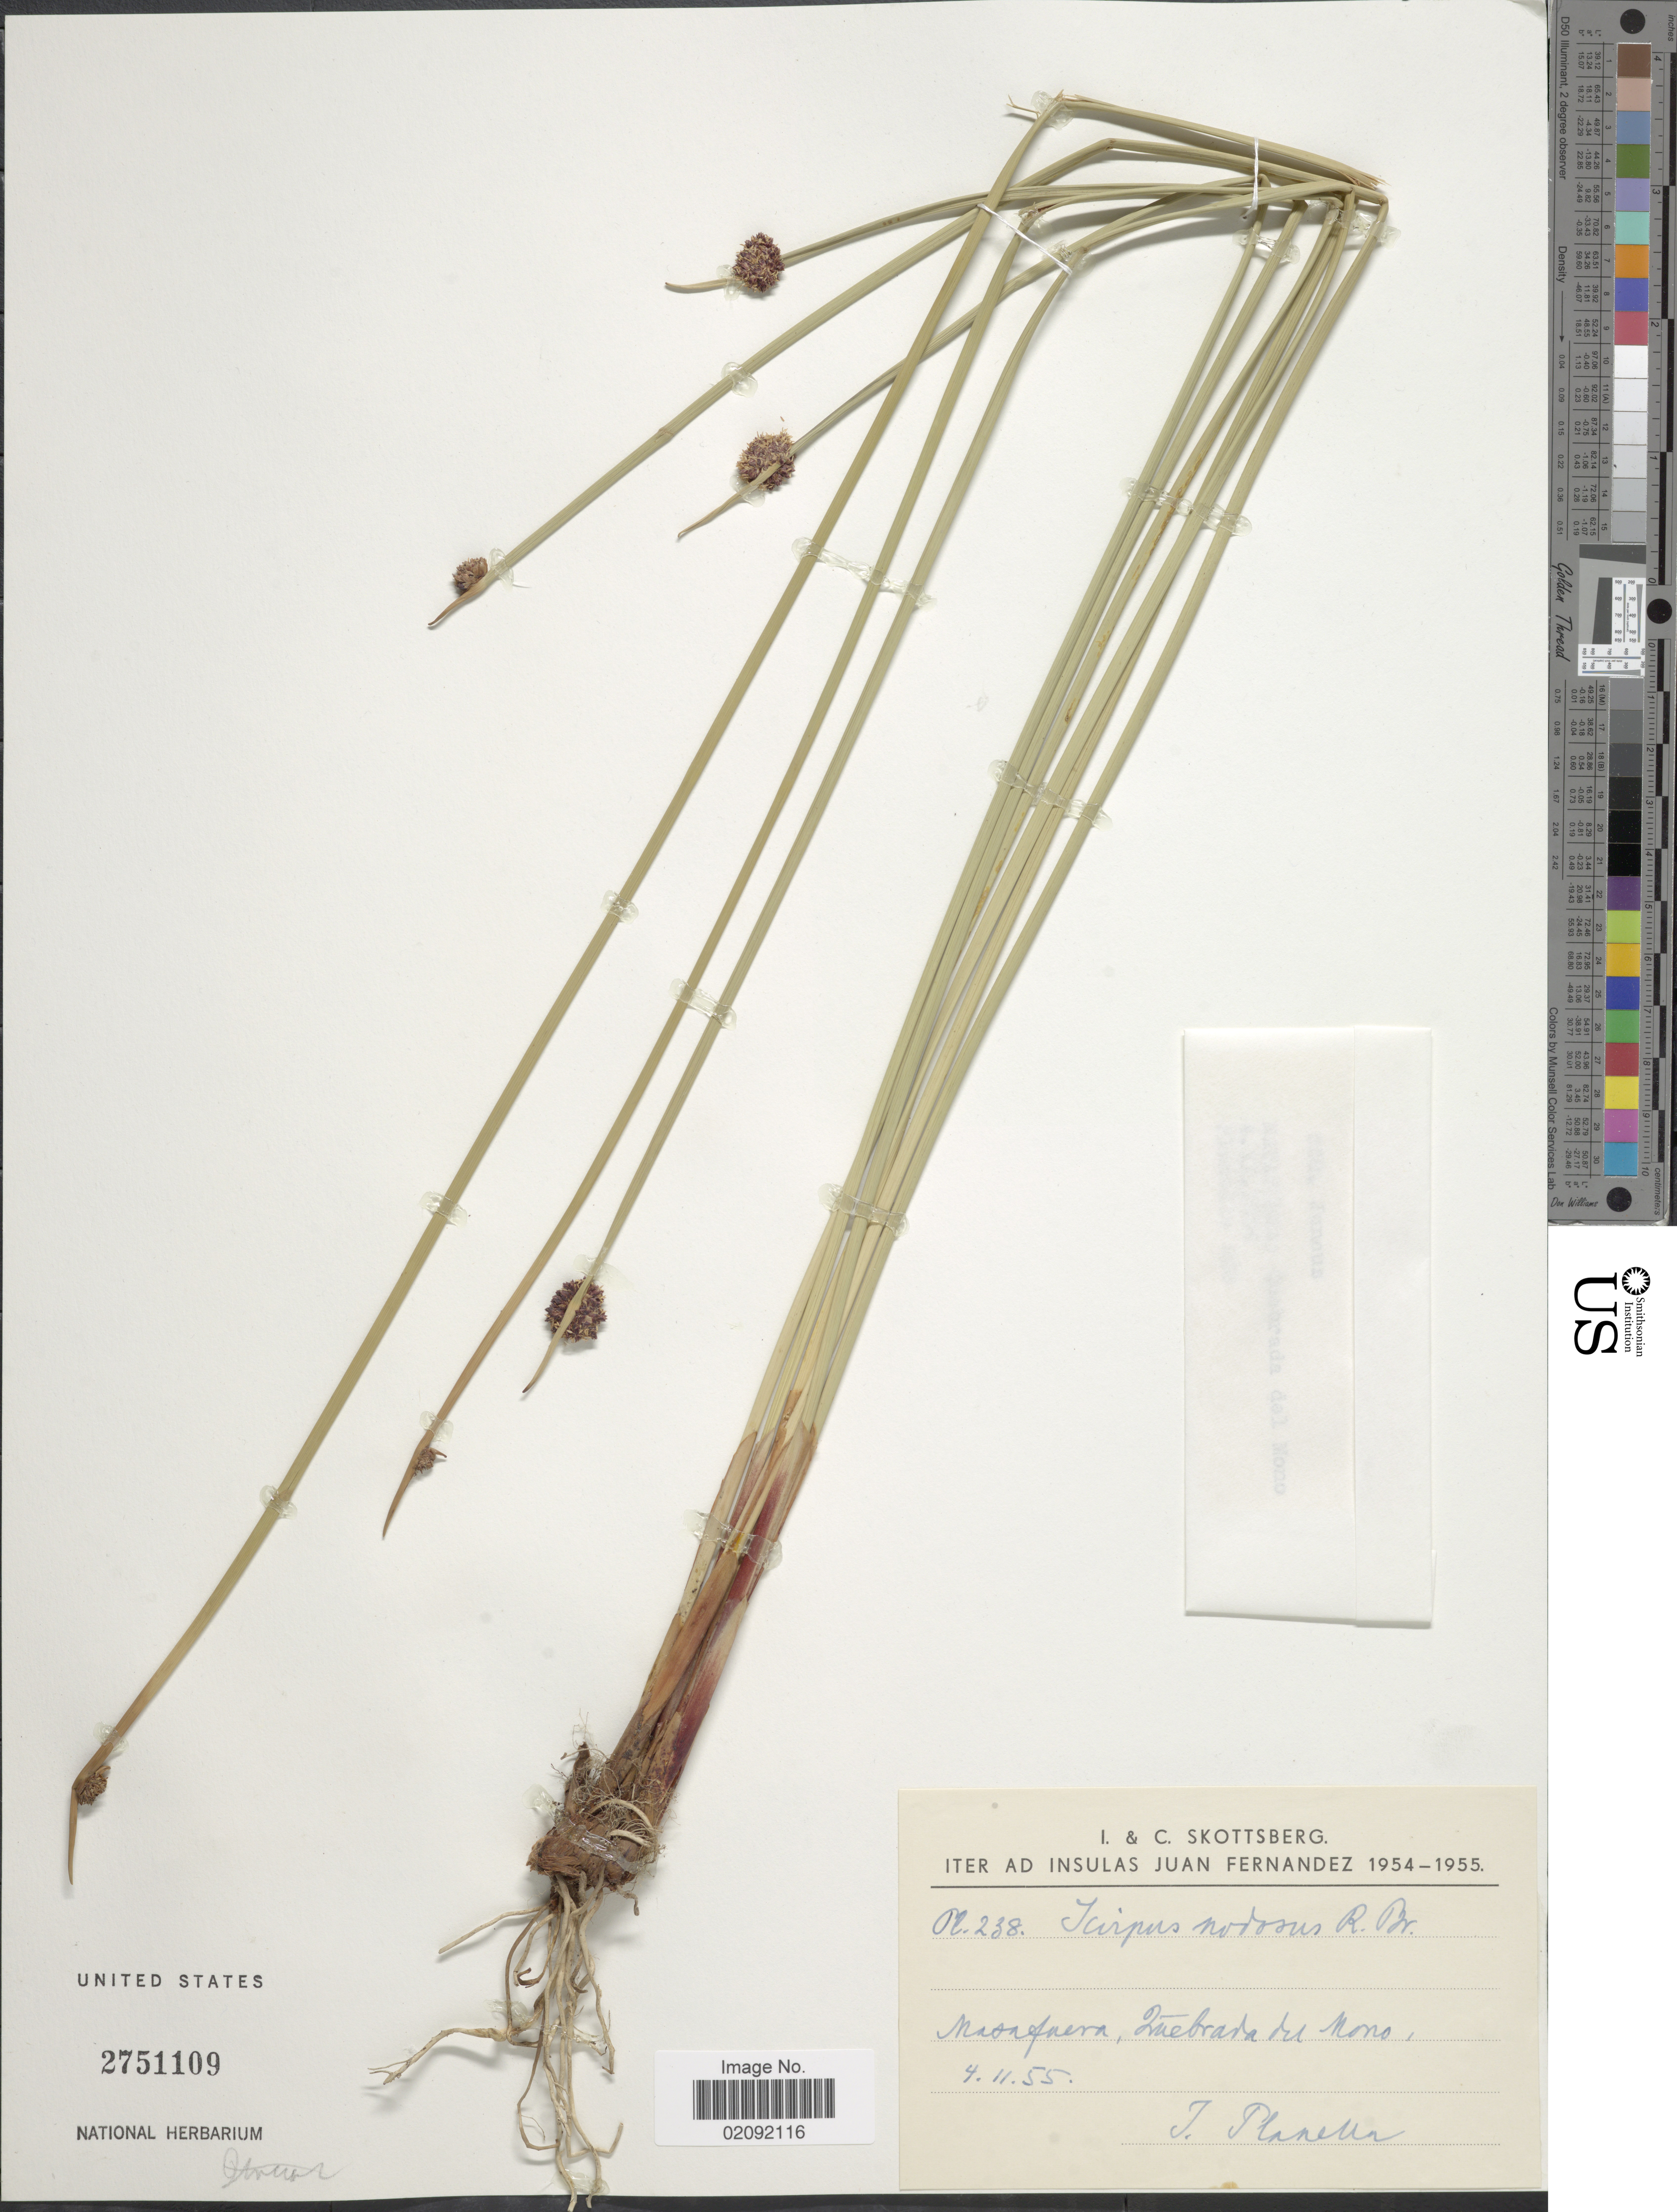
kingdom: Plantae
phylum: Tracheophyta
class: Liliopsida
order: Poales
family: Cyperaceae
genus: Ficinia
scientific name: Ficinia nodosa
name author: (Rottb.) Goetgh. et al.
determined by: Strong, M. T., (US), Smithsonian Institution - National Museum of Natural History (UNITED STATES)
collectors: I. Planella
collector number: Pl.238*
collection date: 1955-02-04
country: Chile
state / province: Valparaíso (V)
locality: Juan Fernandez, Masafuera, Quebrada del Mono.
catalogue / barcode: US 2751109